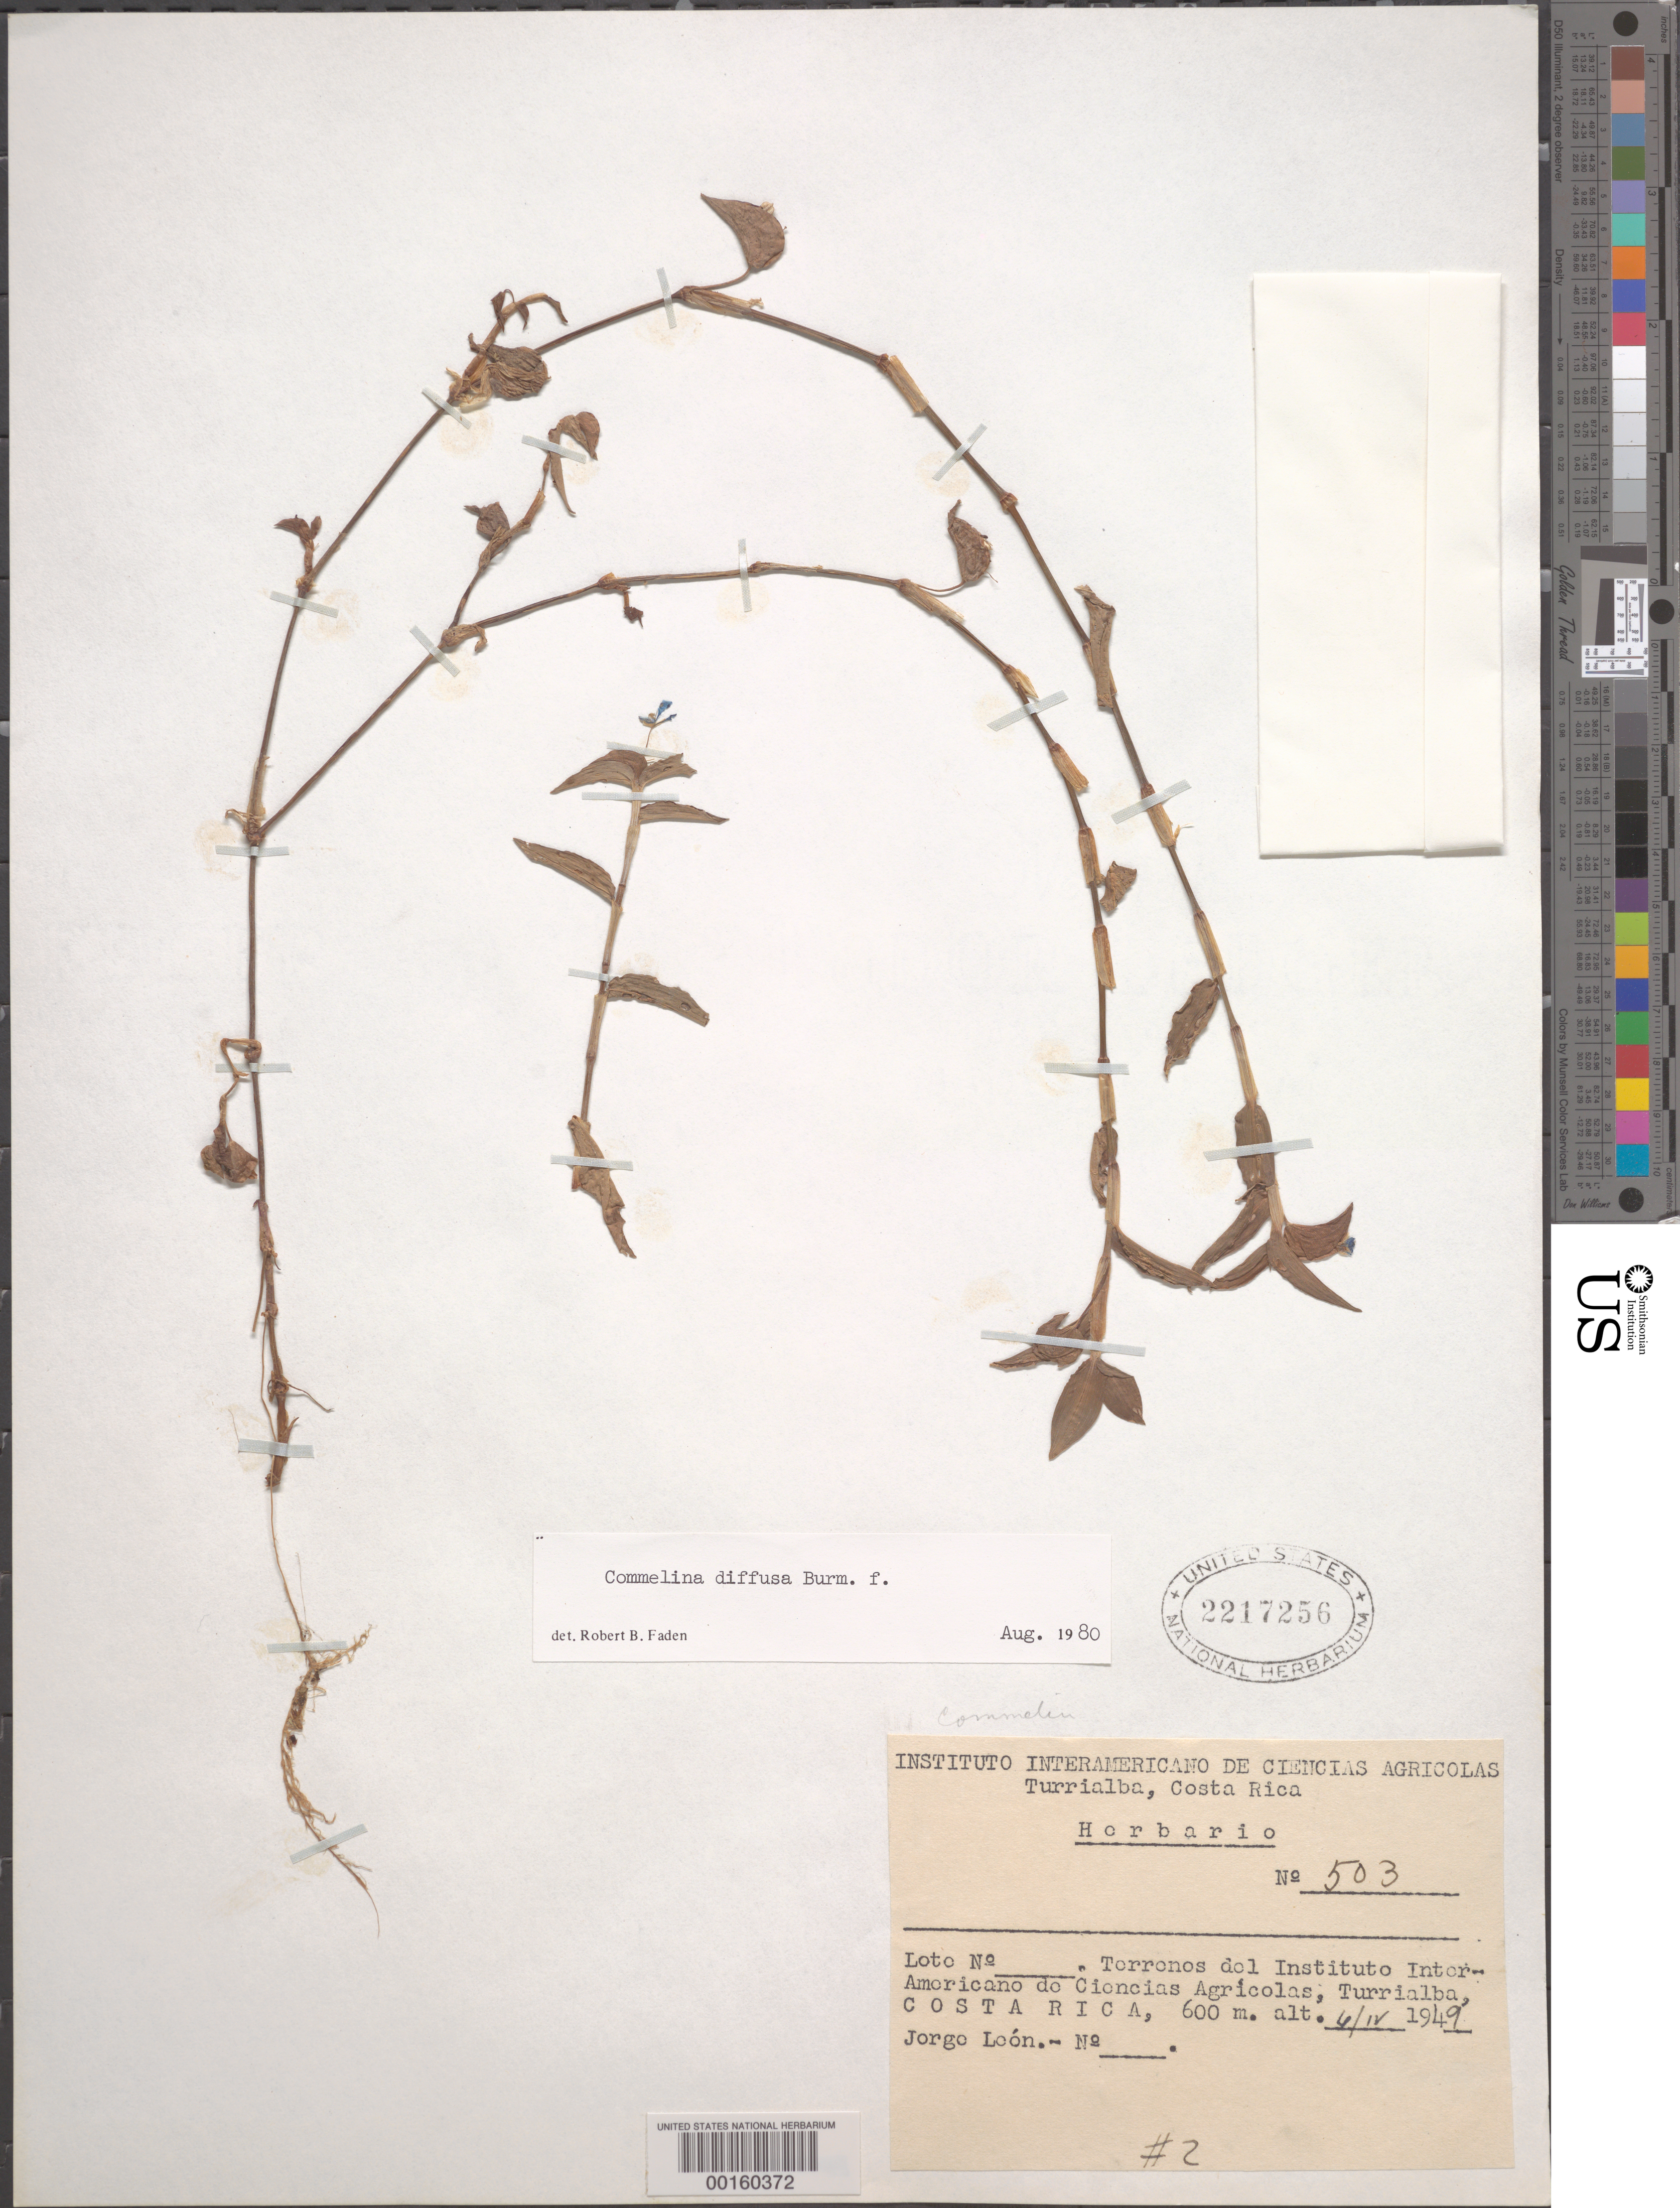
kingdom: Plantae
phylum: Tracheophyta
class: Liliopsida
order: Commelinales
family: Commelinaceae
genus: Commelina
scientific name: Commelina diffusa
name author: Burm. f.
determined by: Faden, Robert B., (US), Smithsonian Institution - National Museum of Natural History (UNITED STATES)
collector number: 503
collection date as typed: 06 Dec 1949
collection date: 1949-12-06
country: Costa Rica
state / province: Cartago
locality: Turrialba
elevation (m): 600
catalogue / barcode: US 2217256